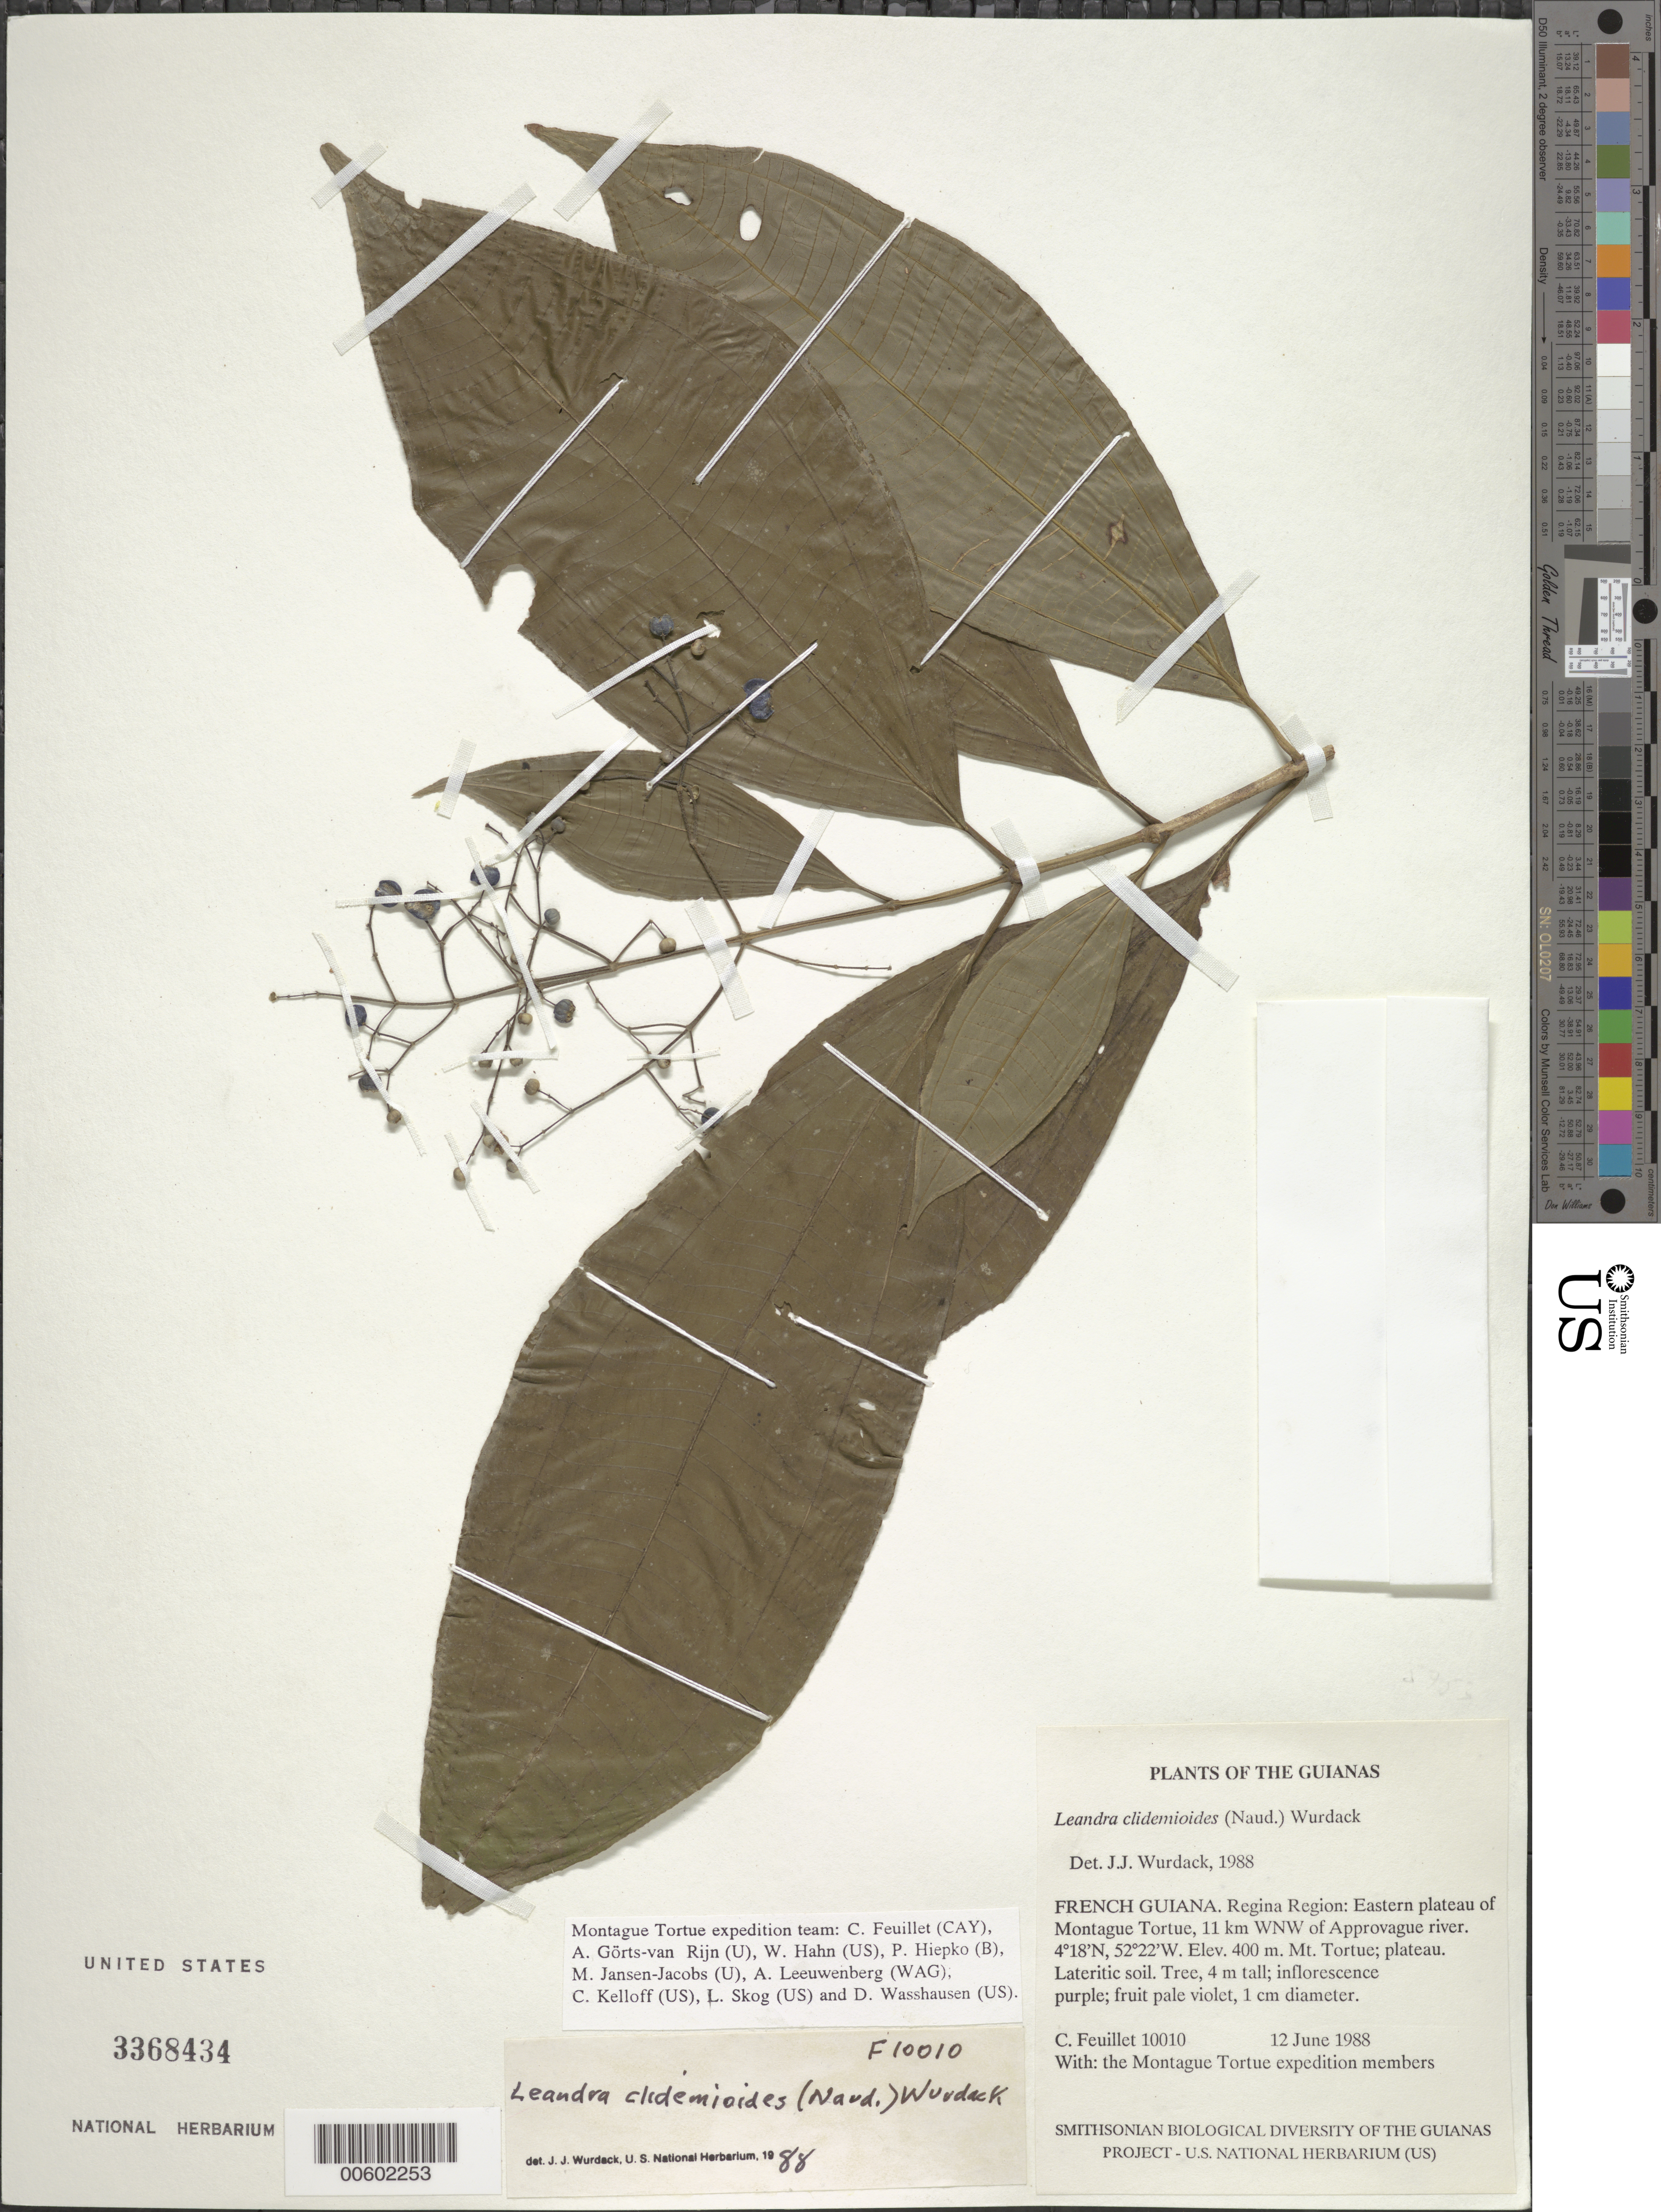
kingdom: Plantae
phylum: Tracheophyta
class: Magnoliopsida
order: Myrtales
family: Melastomataceae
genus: Leandra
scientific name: Leandra clidemioides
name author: (Naudin) Wurdack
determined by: Wurdack, John J., (US), US (UNITED STATES)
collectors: C. Feuillet & Montagne Torte Exped. members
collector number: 10010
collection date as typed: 12 June 1988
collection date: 1988-06-12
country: French Guiana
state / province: Cayenne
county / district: Regina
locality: Eastern plateau of Montagne Tortue, 11 km WNW of Approuague river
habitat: Lateritic soil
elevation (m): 400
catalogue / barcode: US 3368434